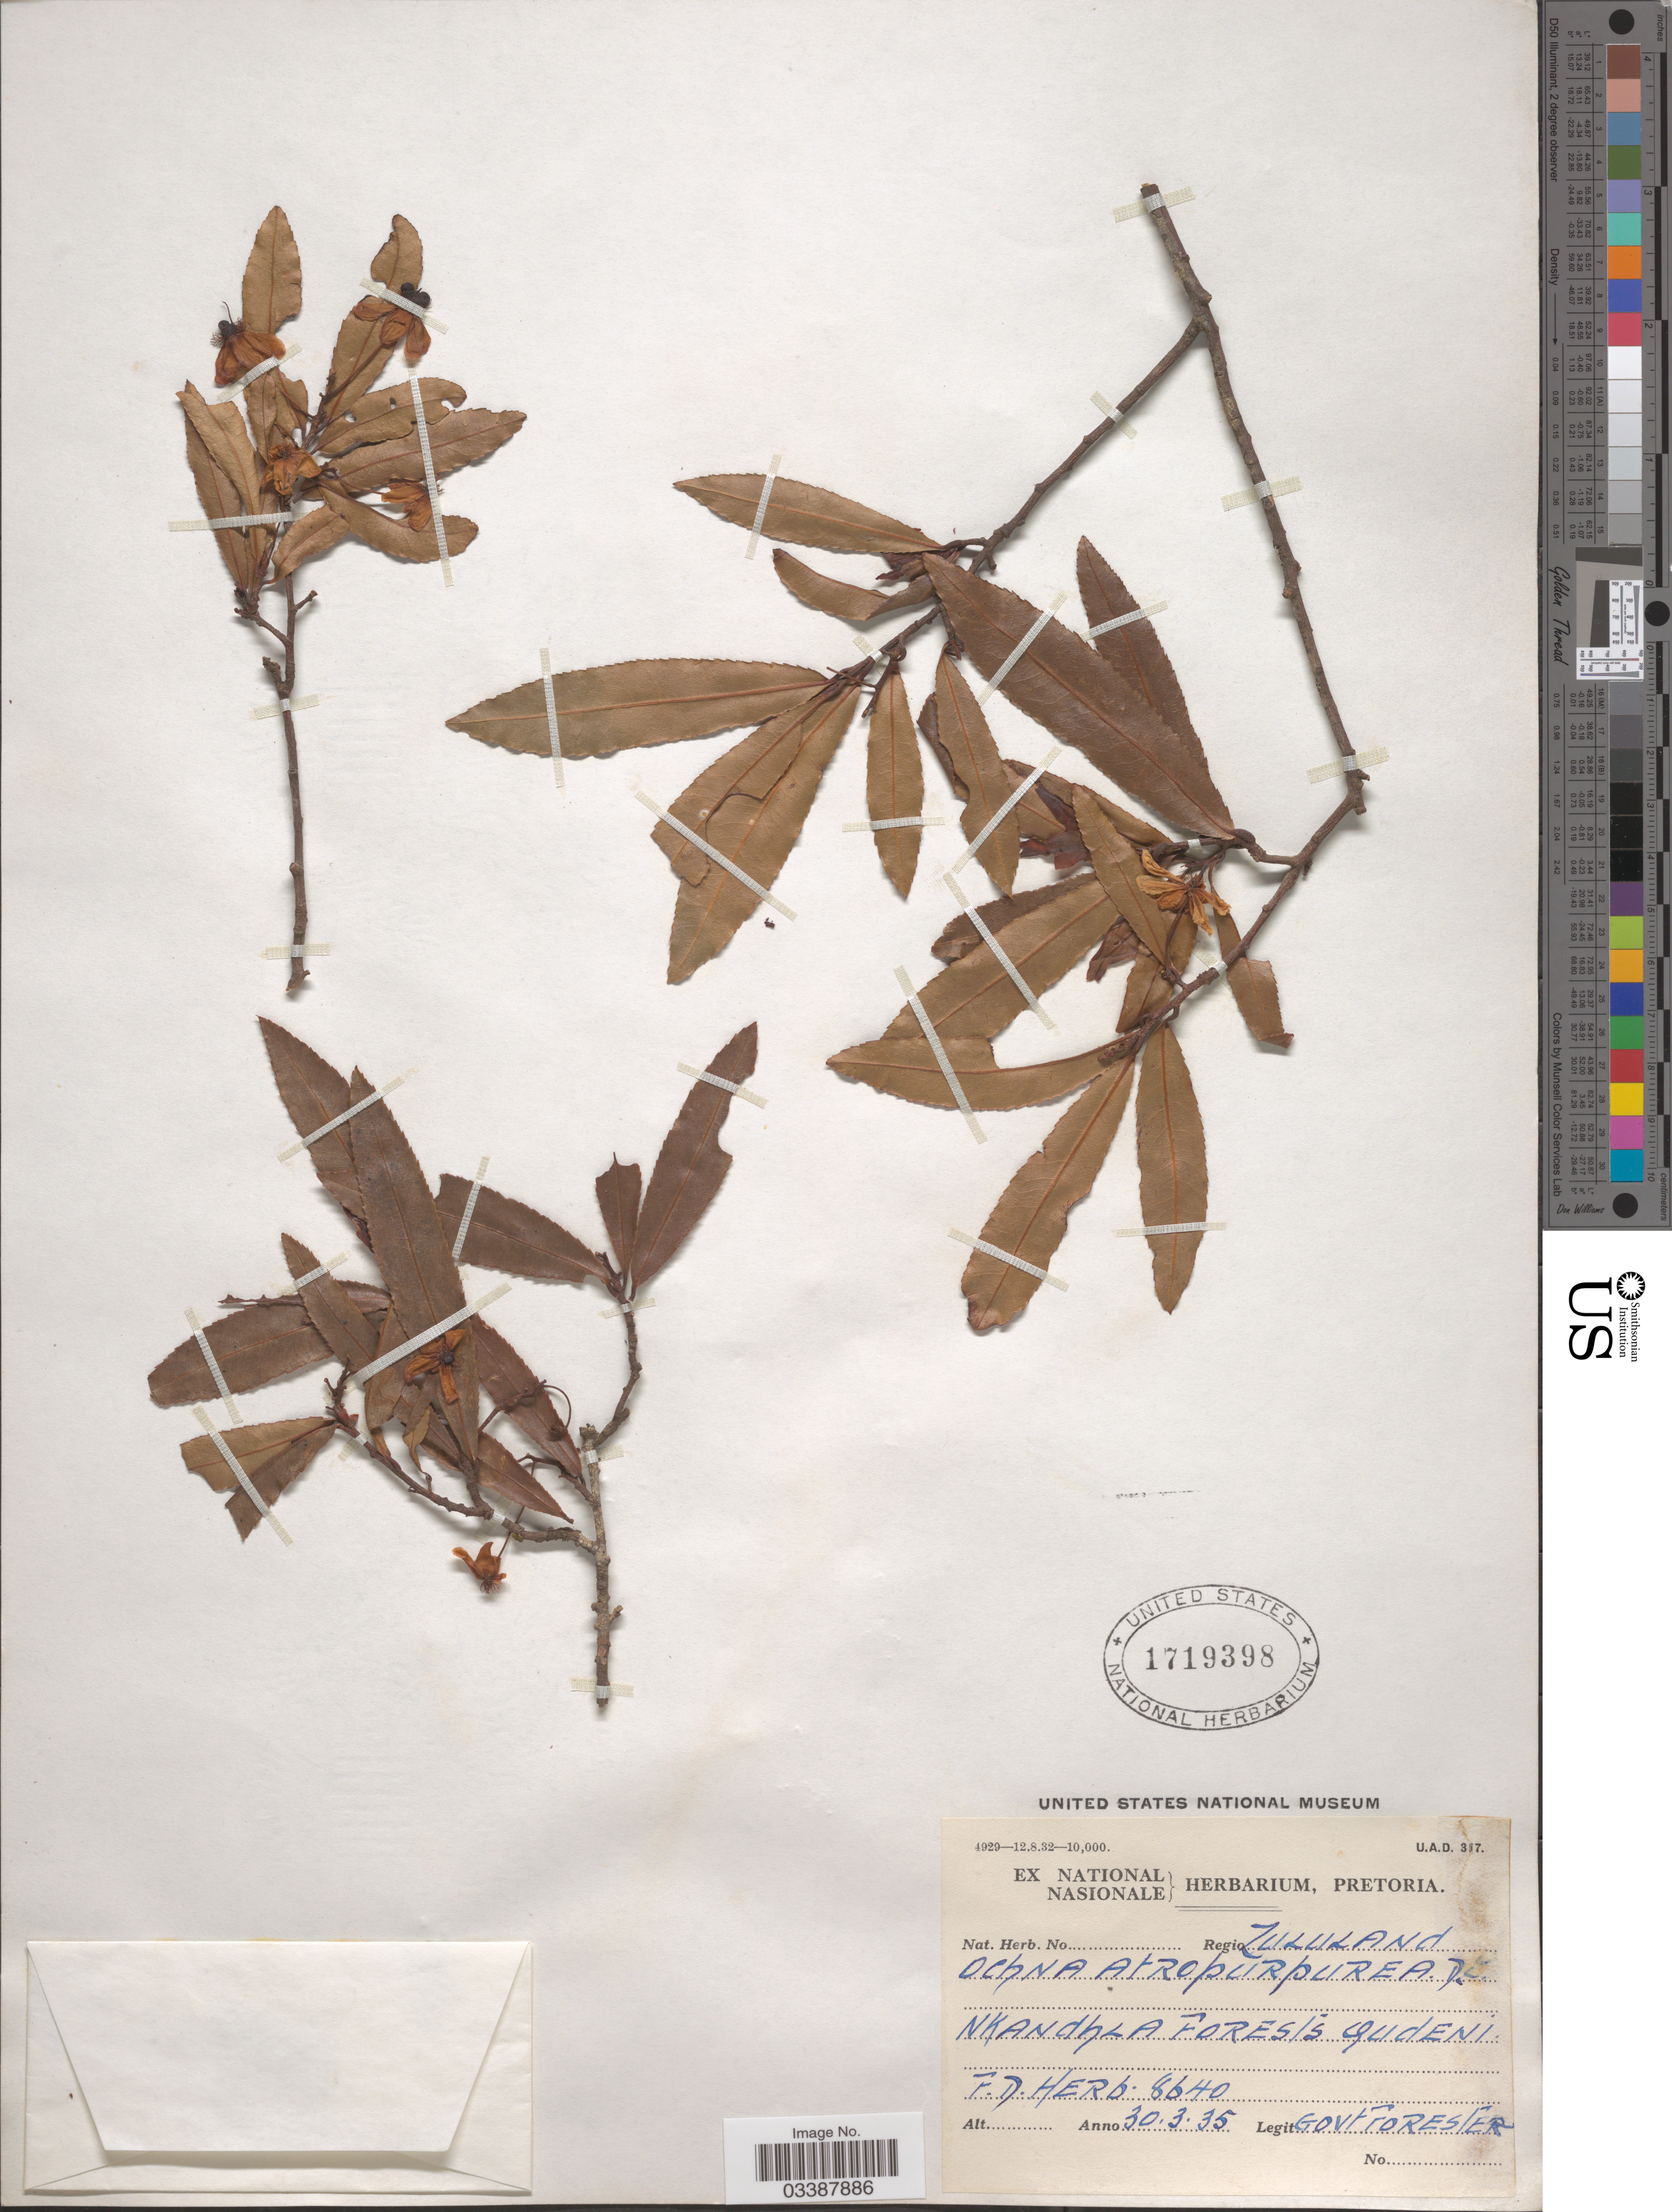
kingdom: Plantae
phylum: Tracheophyta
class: Magnoliopsida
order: Malpighiales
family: Ochnaceae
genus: Ochna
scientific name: Ochna atropurpurea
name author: DC.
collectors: Govt Forester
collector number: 8640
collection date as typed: Transcribed d/m/y: 30/3/35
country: South Africa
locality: Regio Zululand. Nkandhza Forests Qudeni.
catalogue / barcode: US 1719398